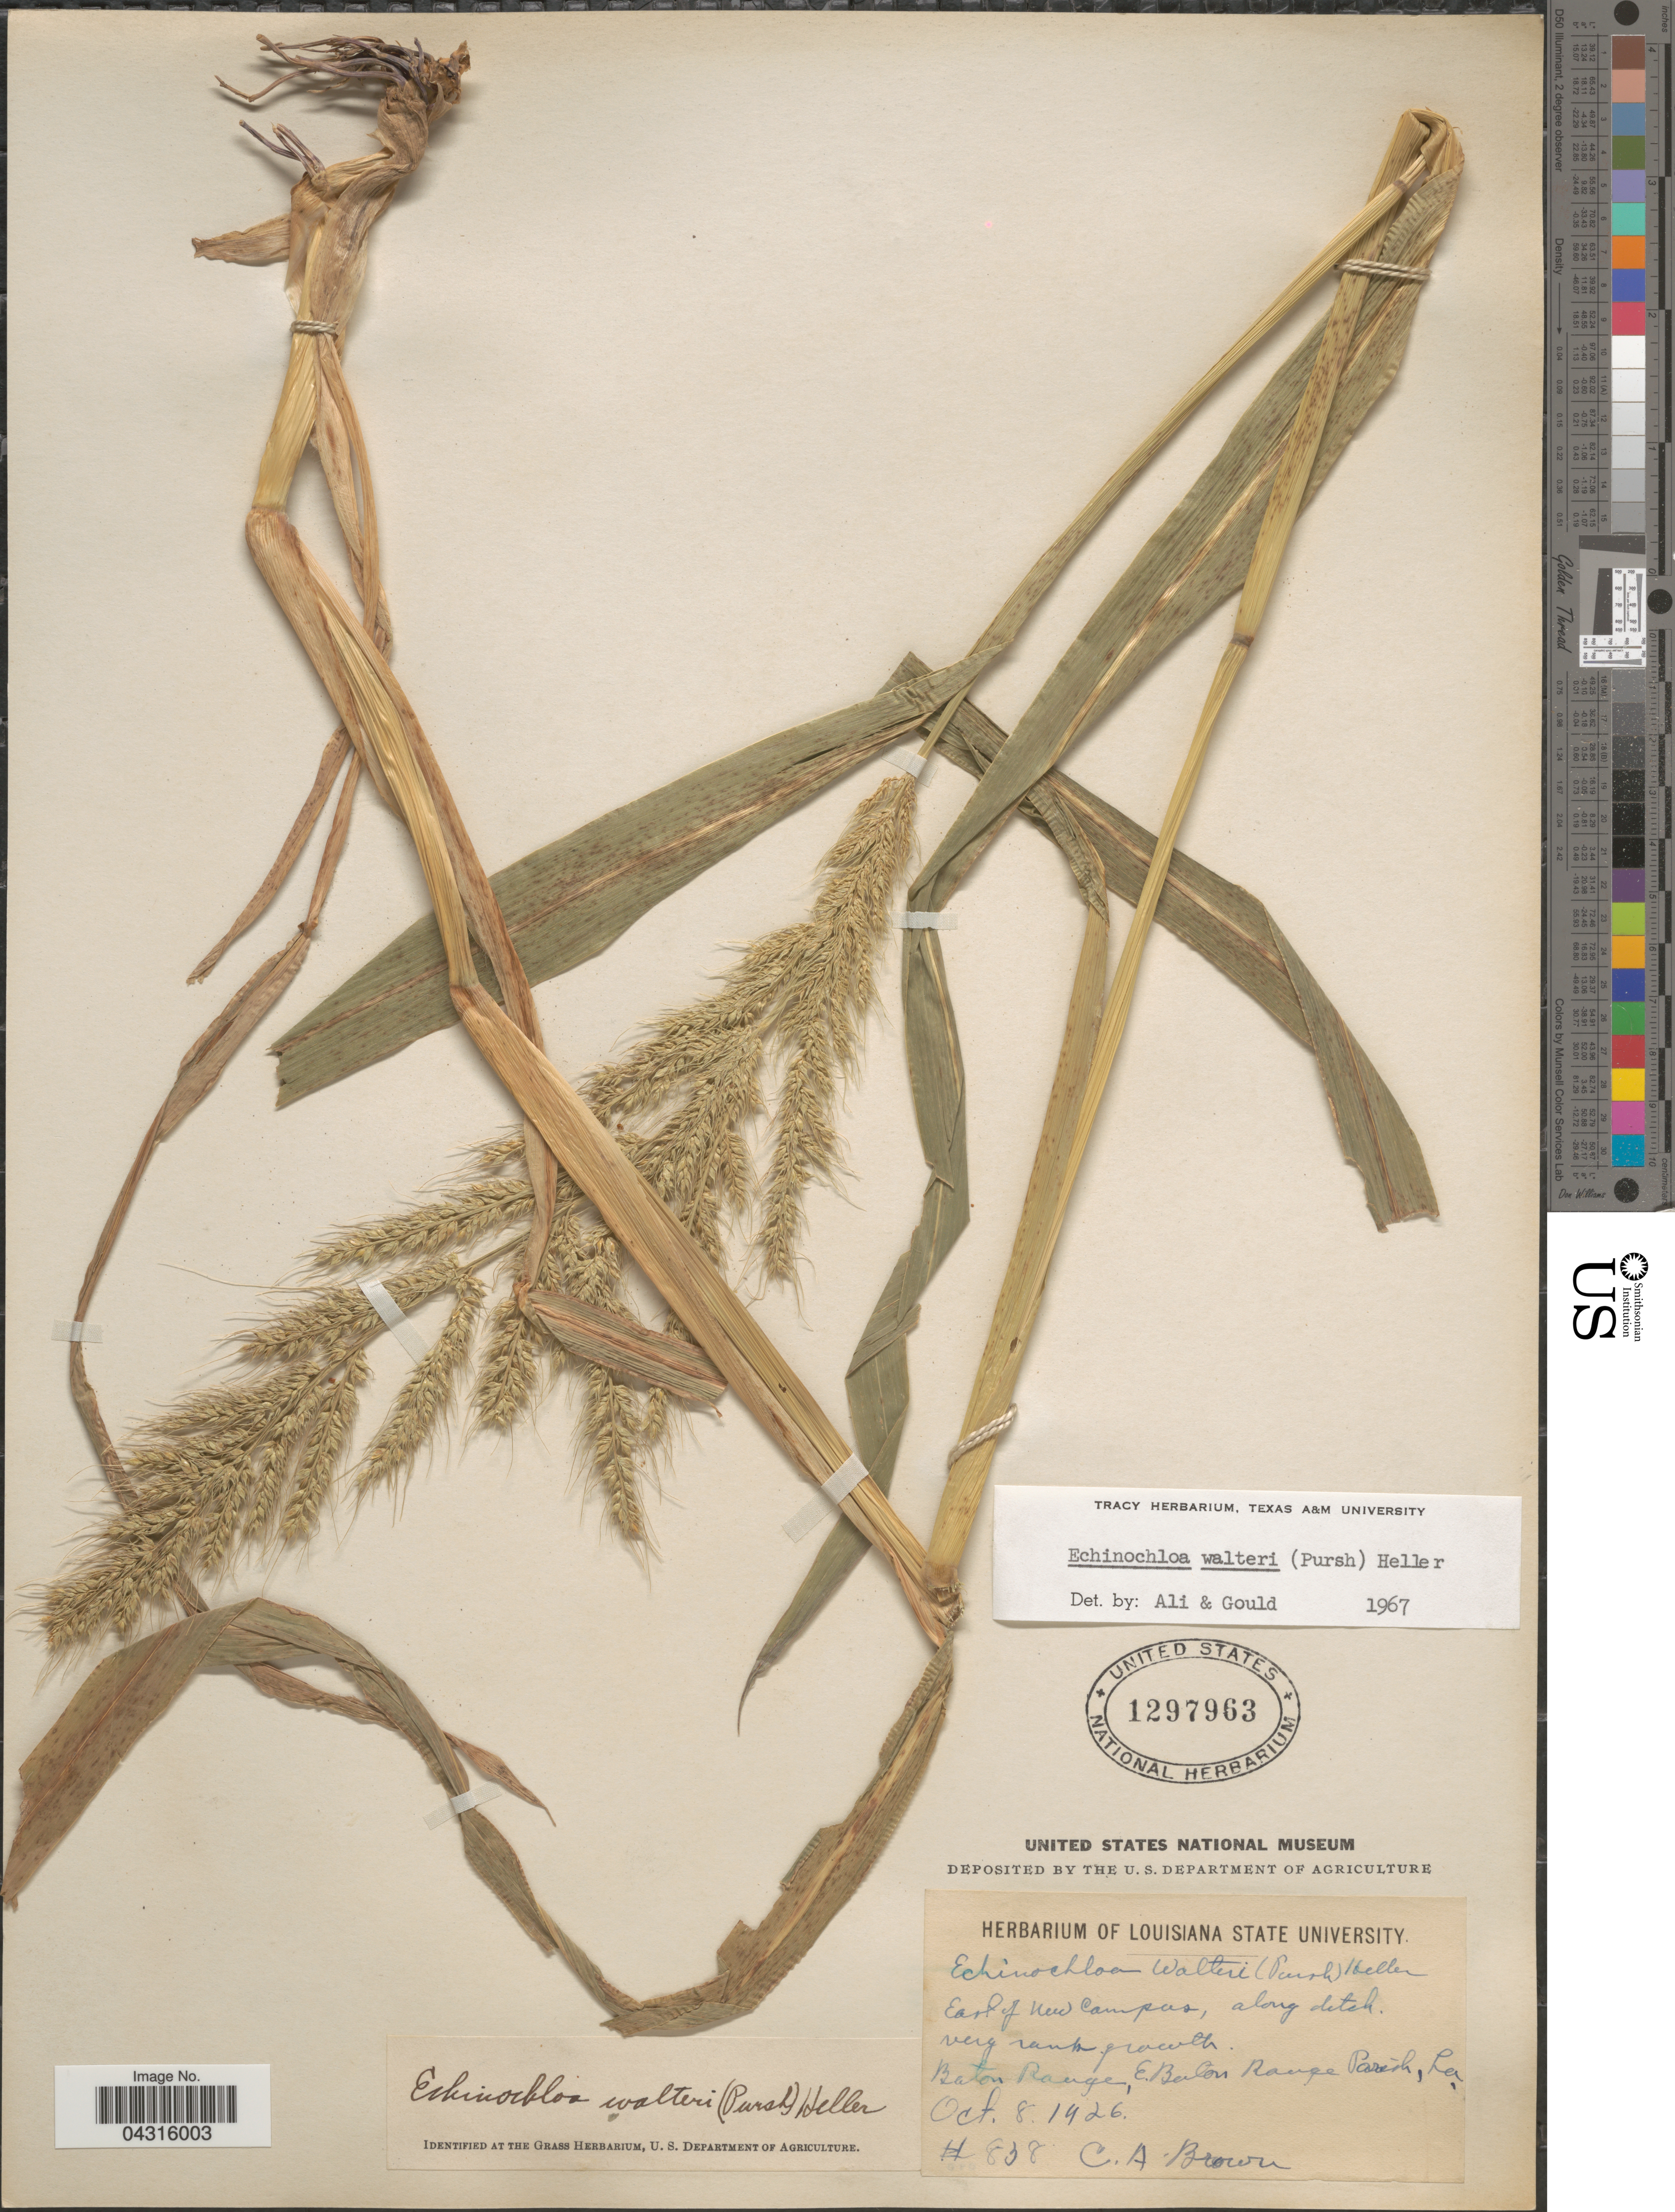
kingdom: Plantae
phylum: Tracheophyta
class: Liliopsida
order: Poales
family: Poaceae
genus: Echinochloa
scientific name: Echinochloa walteri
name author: (Pursh) A. Heller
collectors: C. A. Brown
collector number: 838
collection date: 1926-10-08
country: United States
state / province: Louisiana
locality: East of New Campas, along ditch. Baton Rouge, E. Baton Rouge Parish.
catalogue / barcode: US 1297963